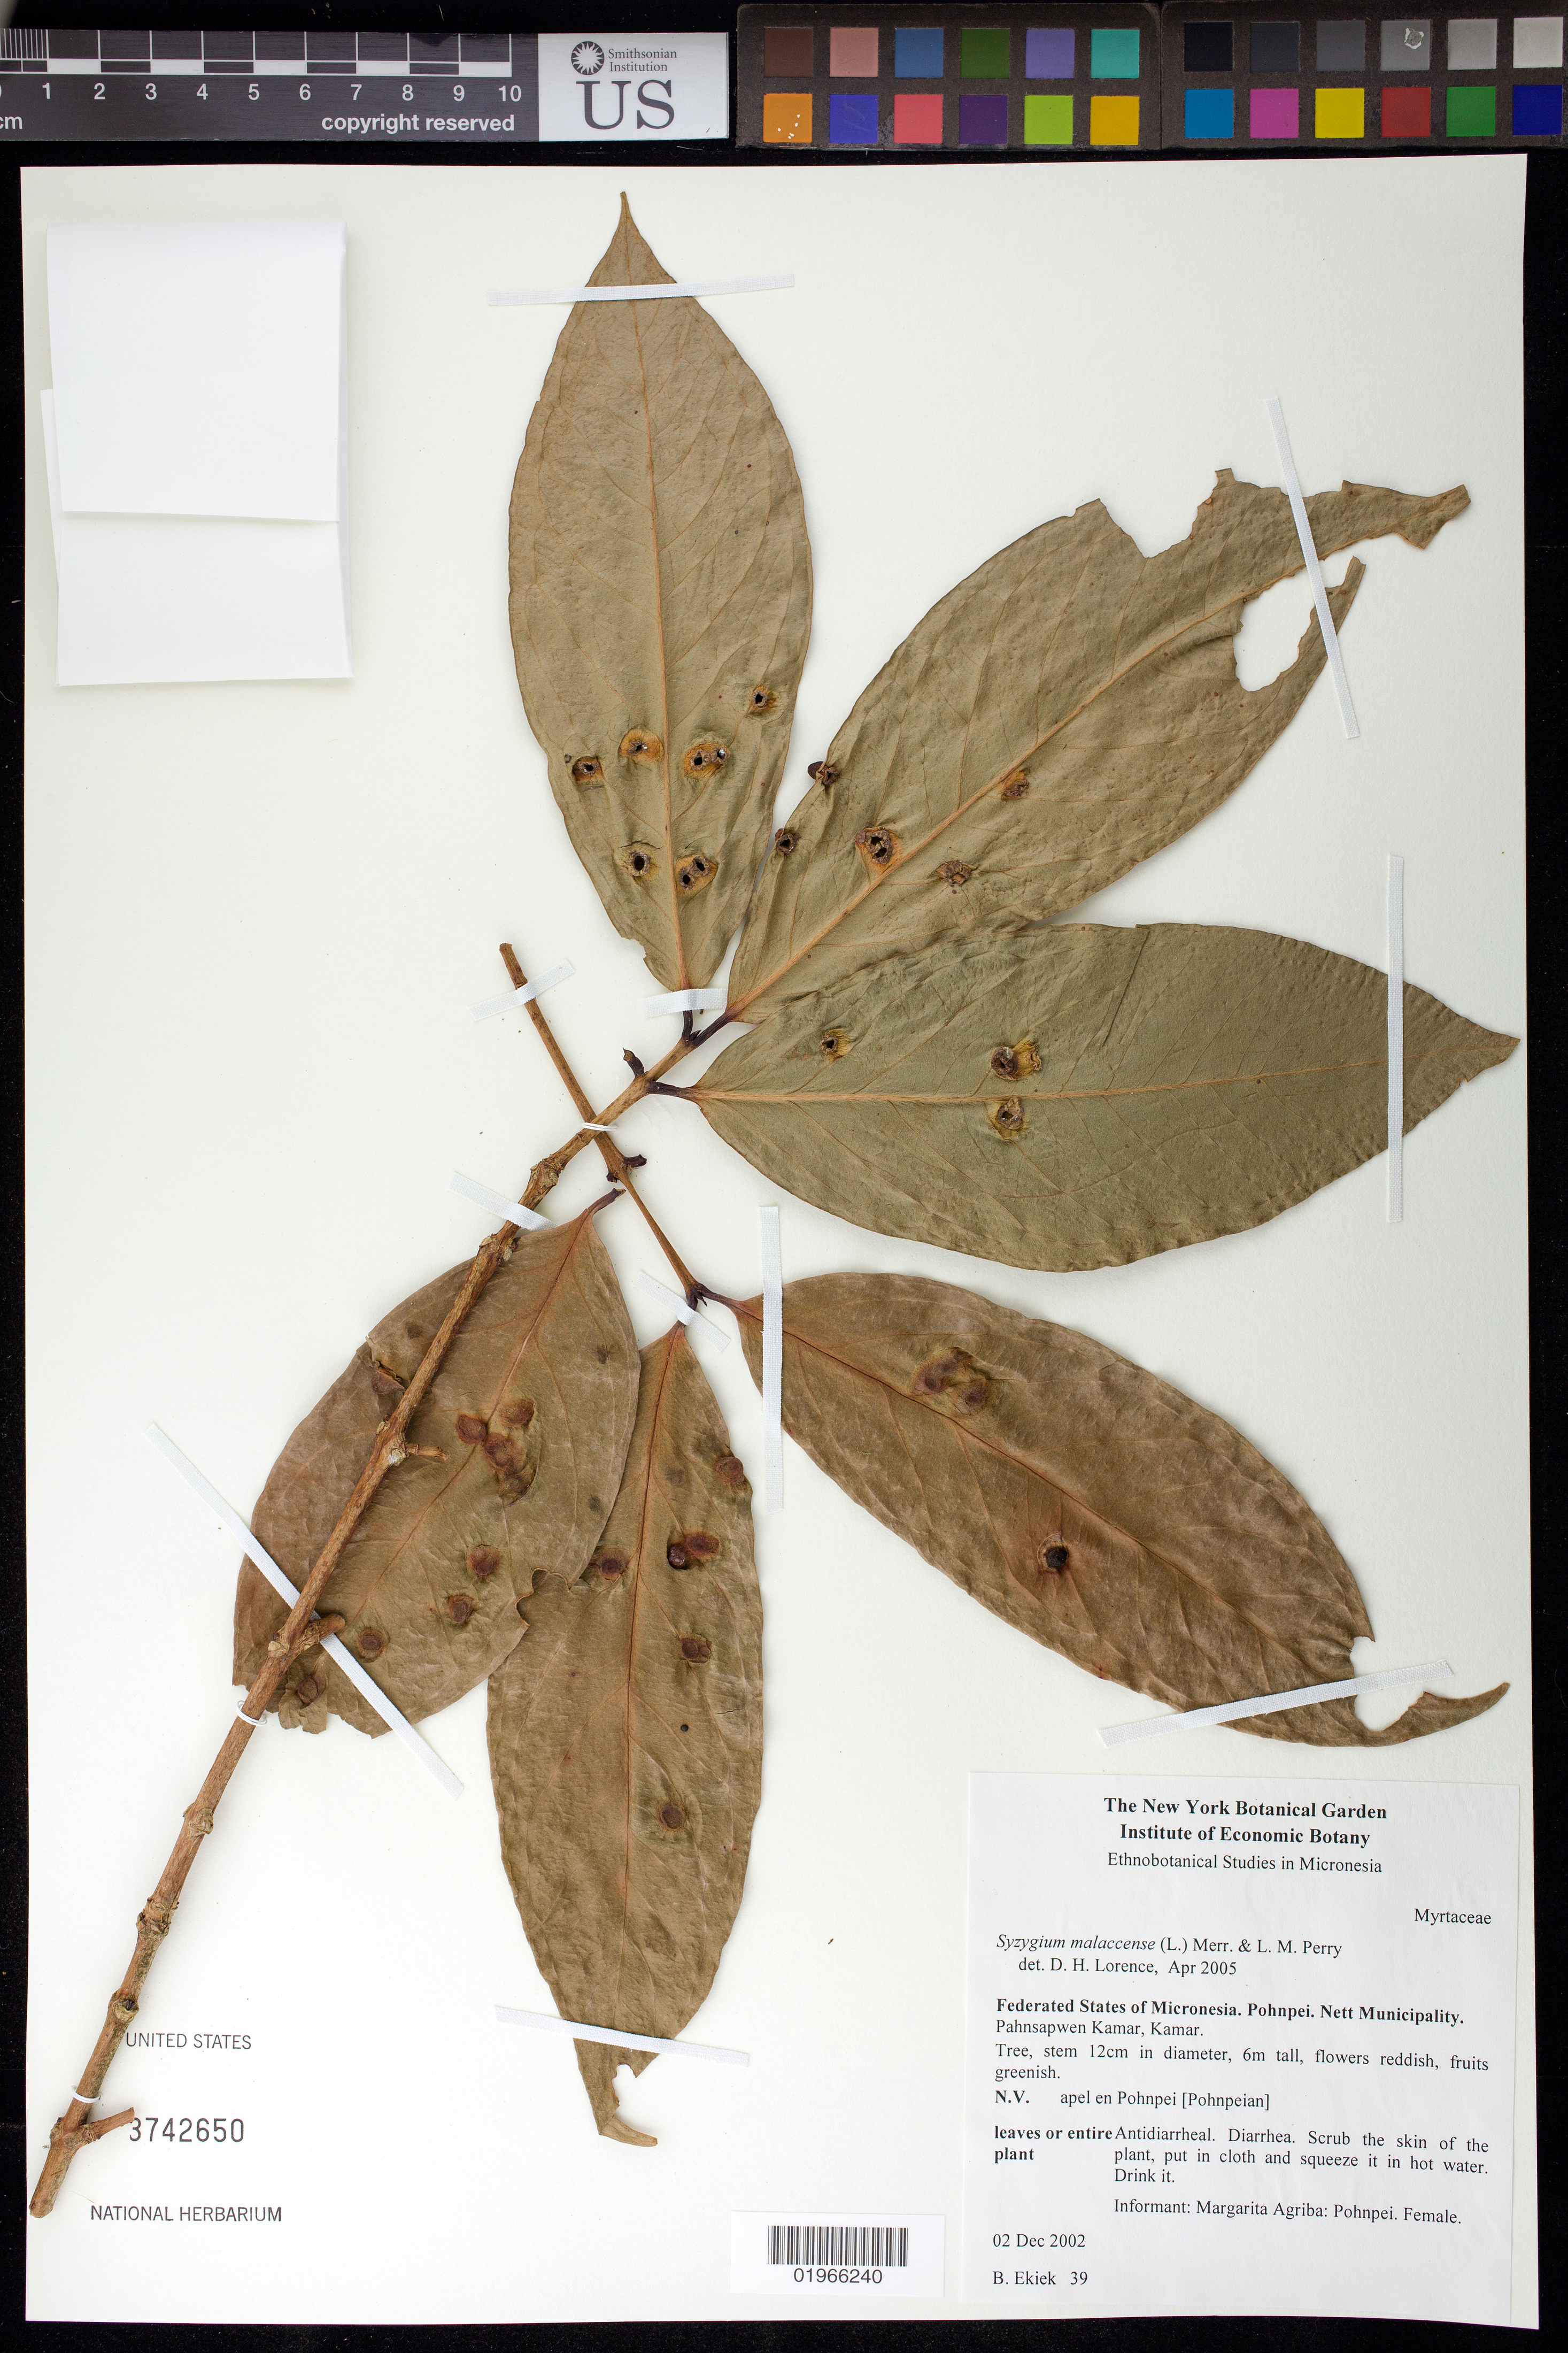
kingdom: Plantae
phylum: Tracheophyta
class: Magnoliopsida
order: Myrtales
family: Myrtaceae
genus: Syzygium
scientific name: Syzygium malaccense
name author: (L.) Merr. & L.M. Perry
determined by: Lorence, David H., (PTBG), National Tropical Botanical Garden (UNITED STATES)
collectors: B. Ekiek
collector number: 39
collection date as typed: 02 Dec 2002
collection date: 2002-12-02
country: Micronesia, Federated States of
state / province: Pohnpei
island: Pohnpei [Ponape]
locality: Nett Municipality. Pahnsapwen Kamar, Kamar.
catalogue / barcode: US 3742650